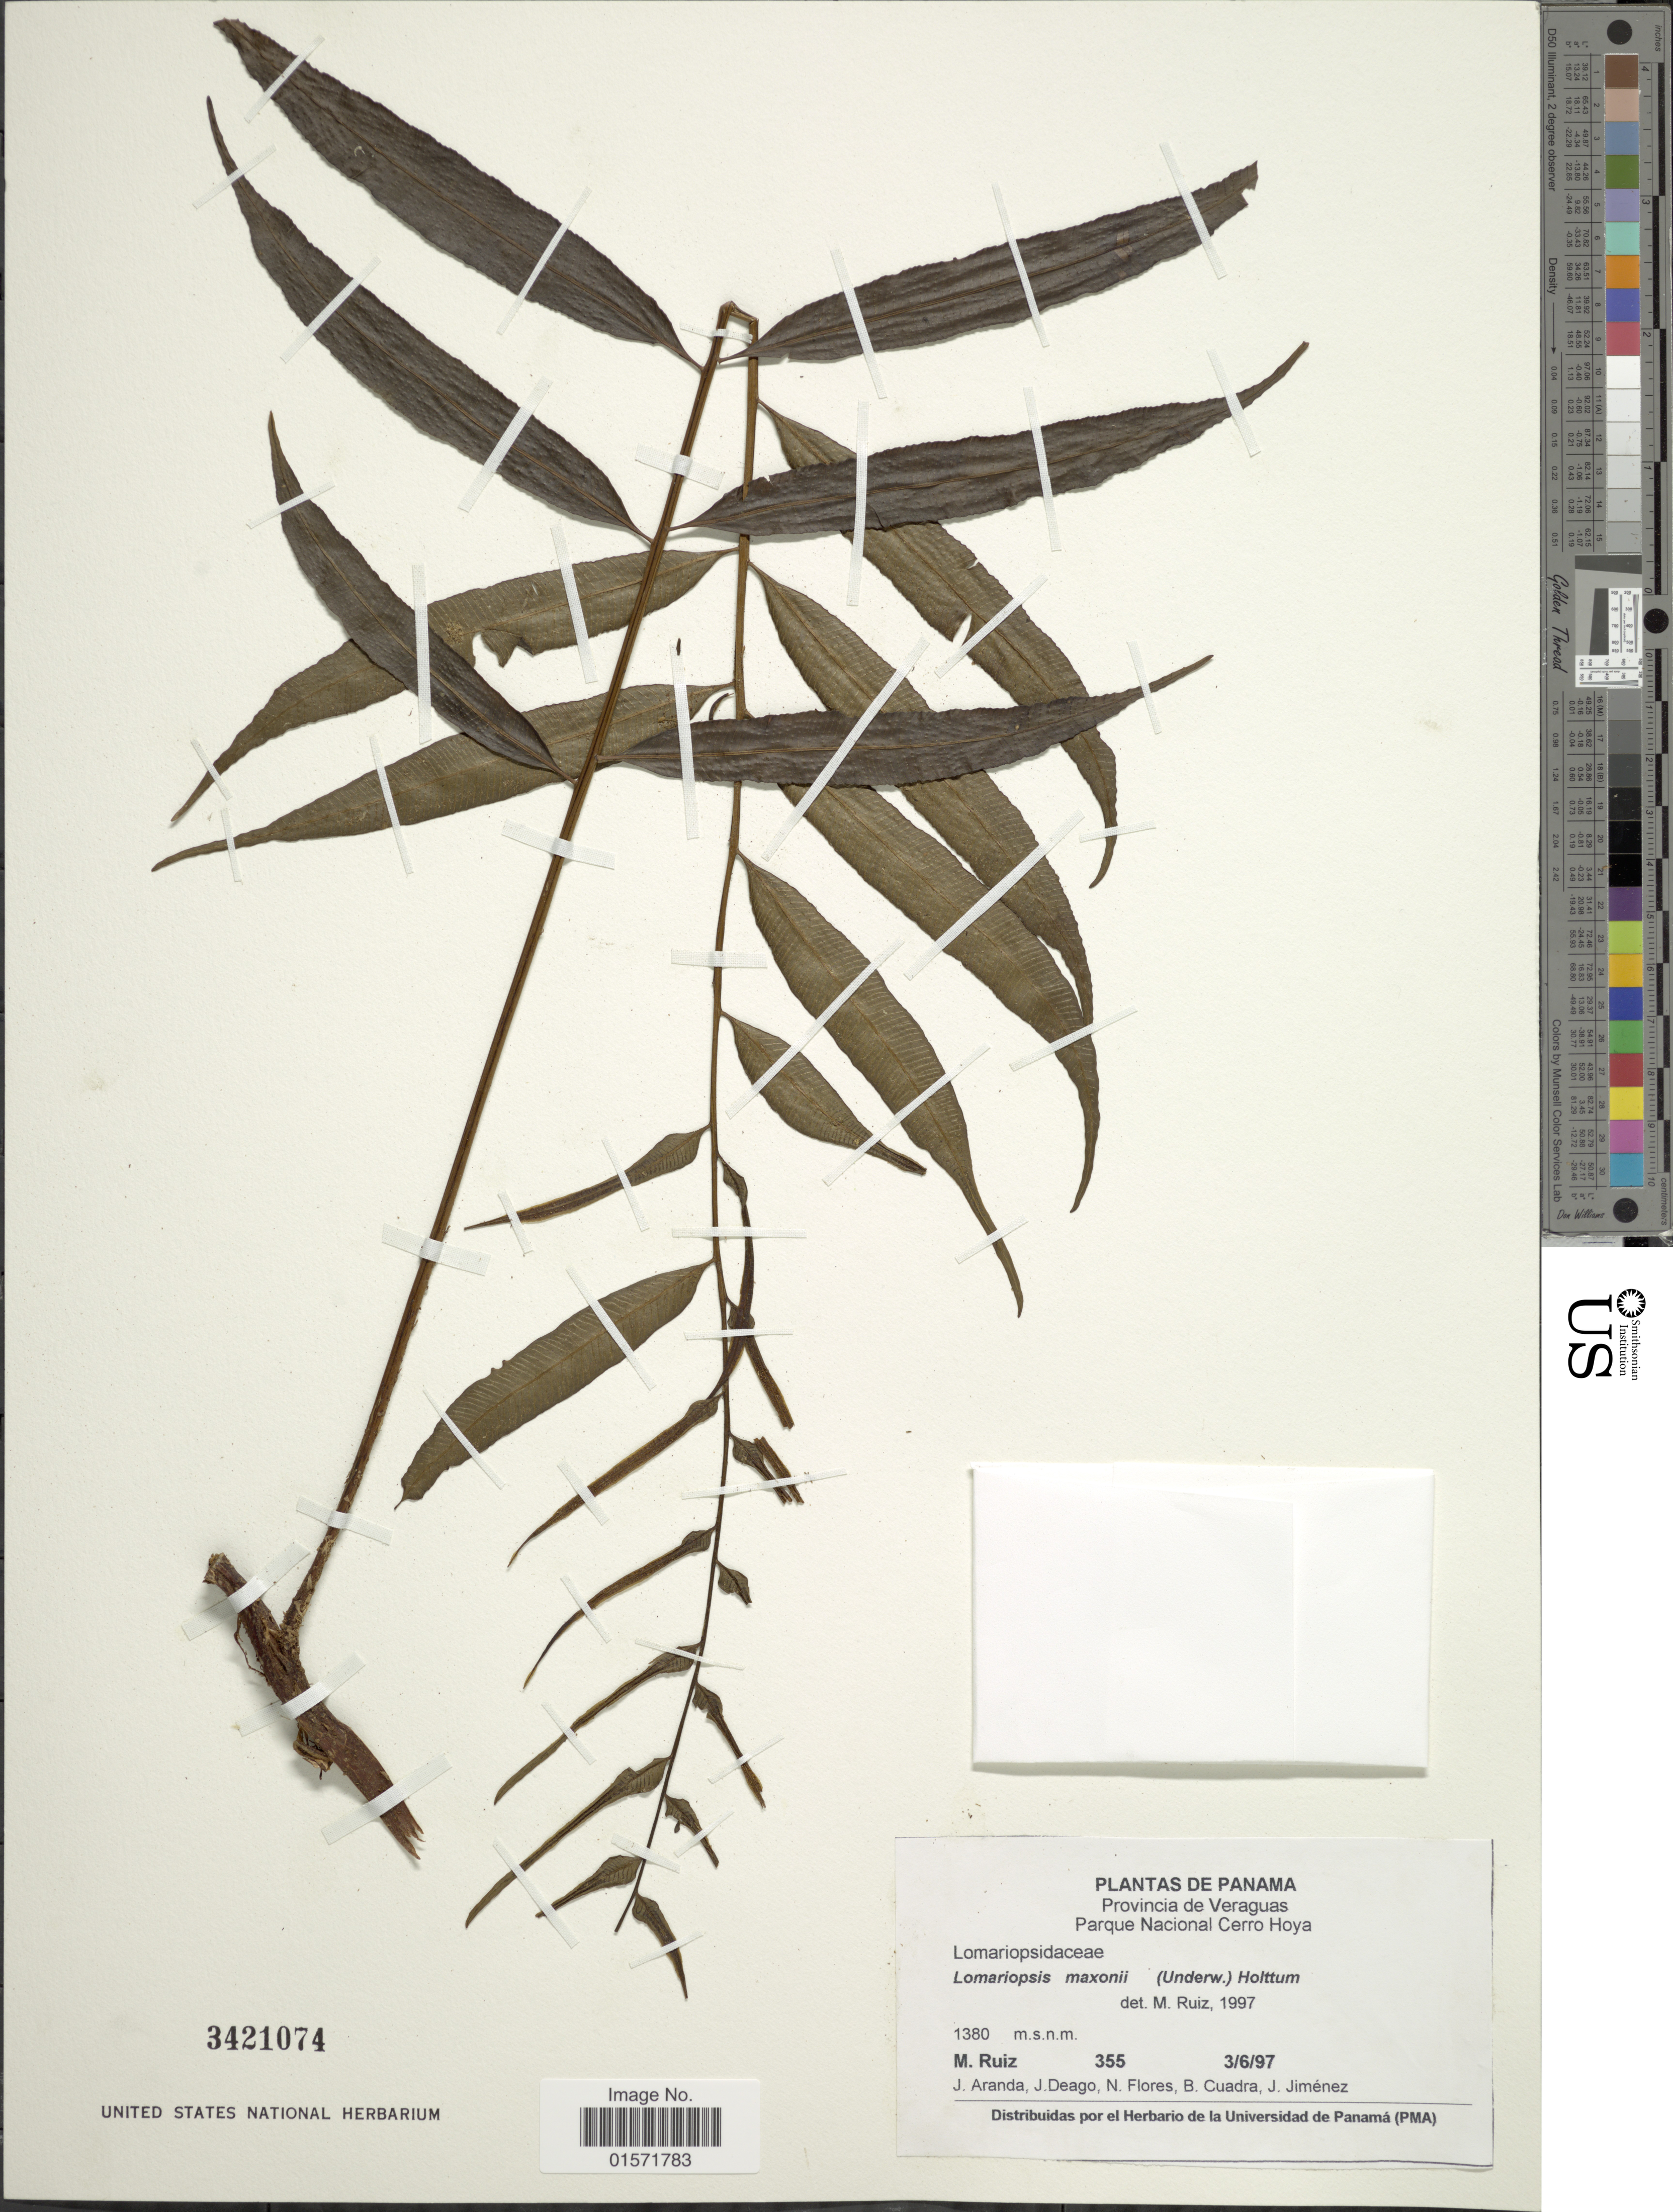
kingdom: Plantae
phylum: Tracheophyta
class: Polypodiopsida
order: Polypodiales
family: Lomariopsidaceae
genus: Lomariopsis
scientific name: Lomariopsis maxonii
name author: (Underw.) Holttum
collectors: M. Ruiz, J. Aranda, J. Deago, N. Flores & et al.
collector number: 355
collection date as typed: Transcribed d/m/y: 3/6/97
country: Panama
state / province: Veraguas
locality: Parque Nacional Cerro Hoya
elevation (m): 1380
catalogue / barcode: US 3421074